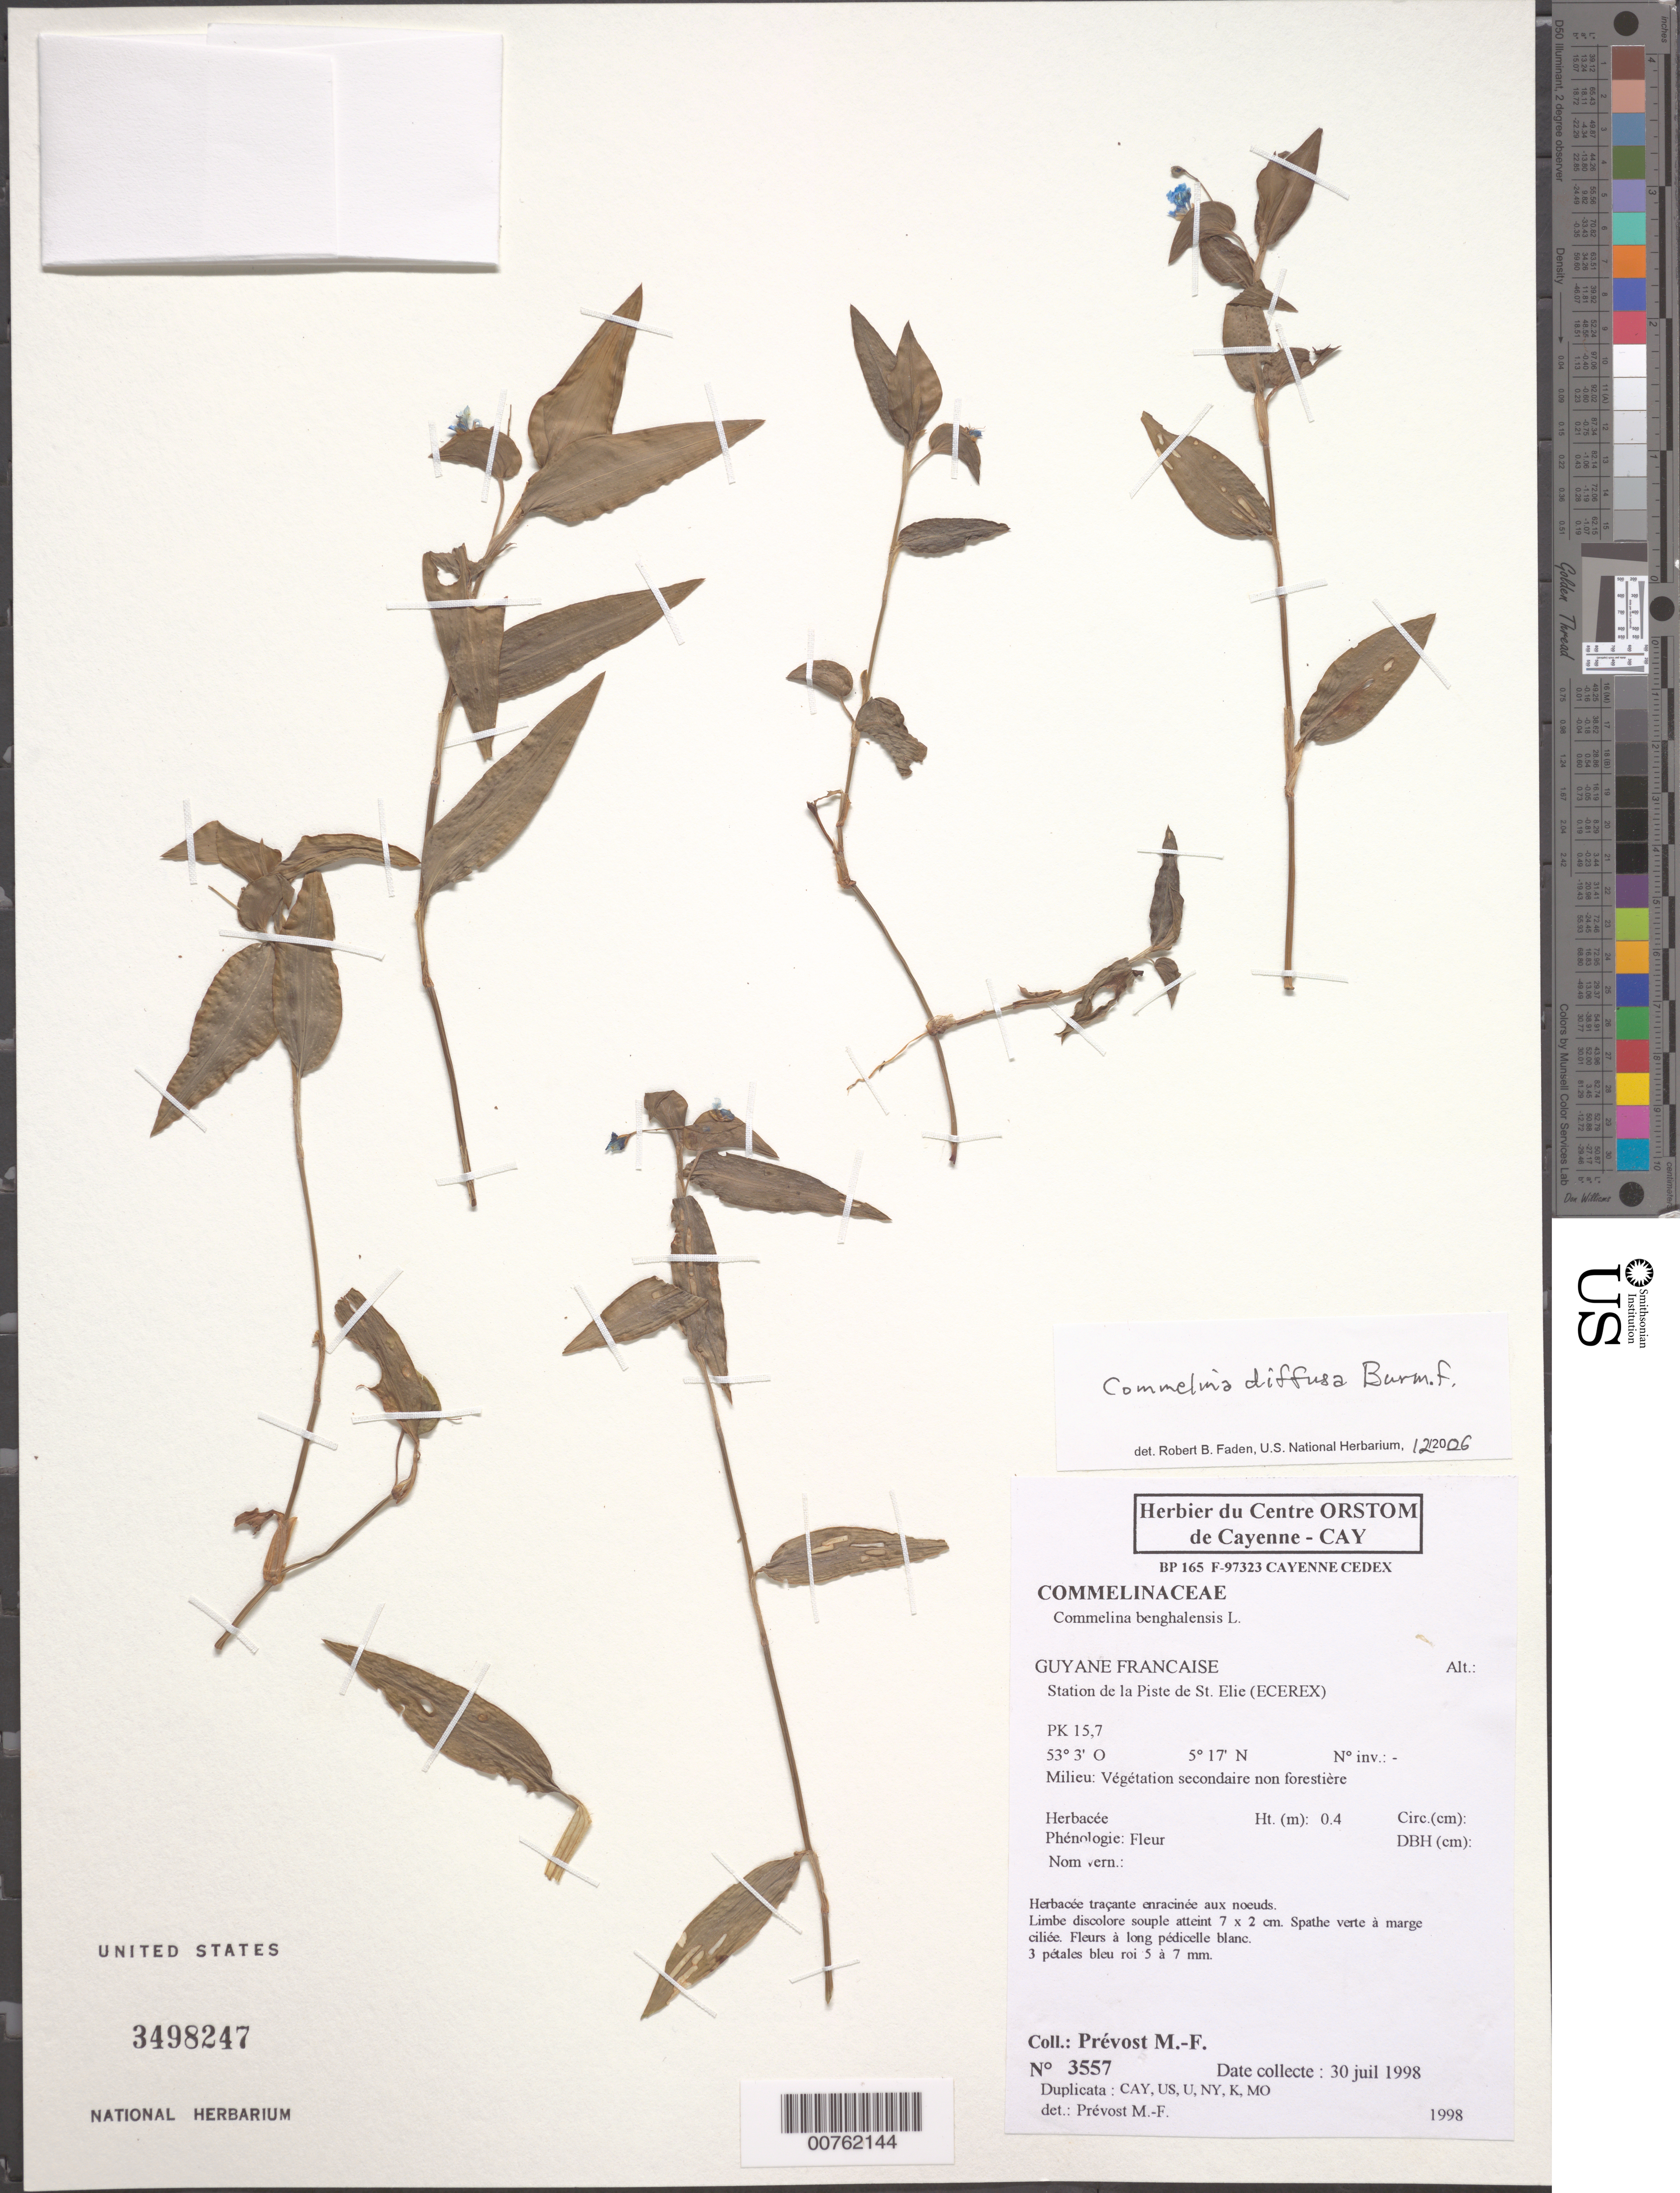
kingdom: Plantae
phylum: Tracheophyta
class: Liliopsida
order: Commelinales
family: Commelinaceae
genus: Commelina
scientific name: Commelina diffusa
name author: Burm. f.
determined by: Faden, Robert B., (US), Smithsonian Institution - National Museum of Natural History (UNITED STATES)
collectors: M.-F. Prévost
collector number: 3557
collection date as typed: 30 Jul 1998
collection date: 1998-07-30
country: French Guiana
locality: Station de la Piste de St. Elie (ECEREX)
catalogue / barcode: US 3498247